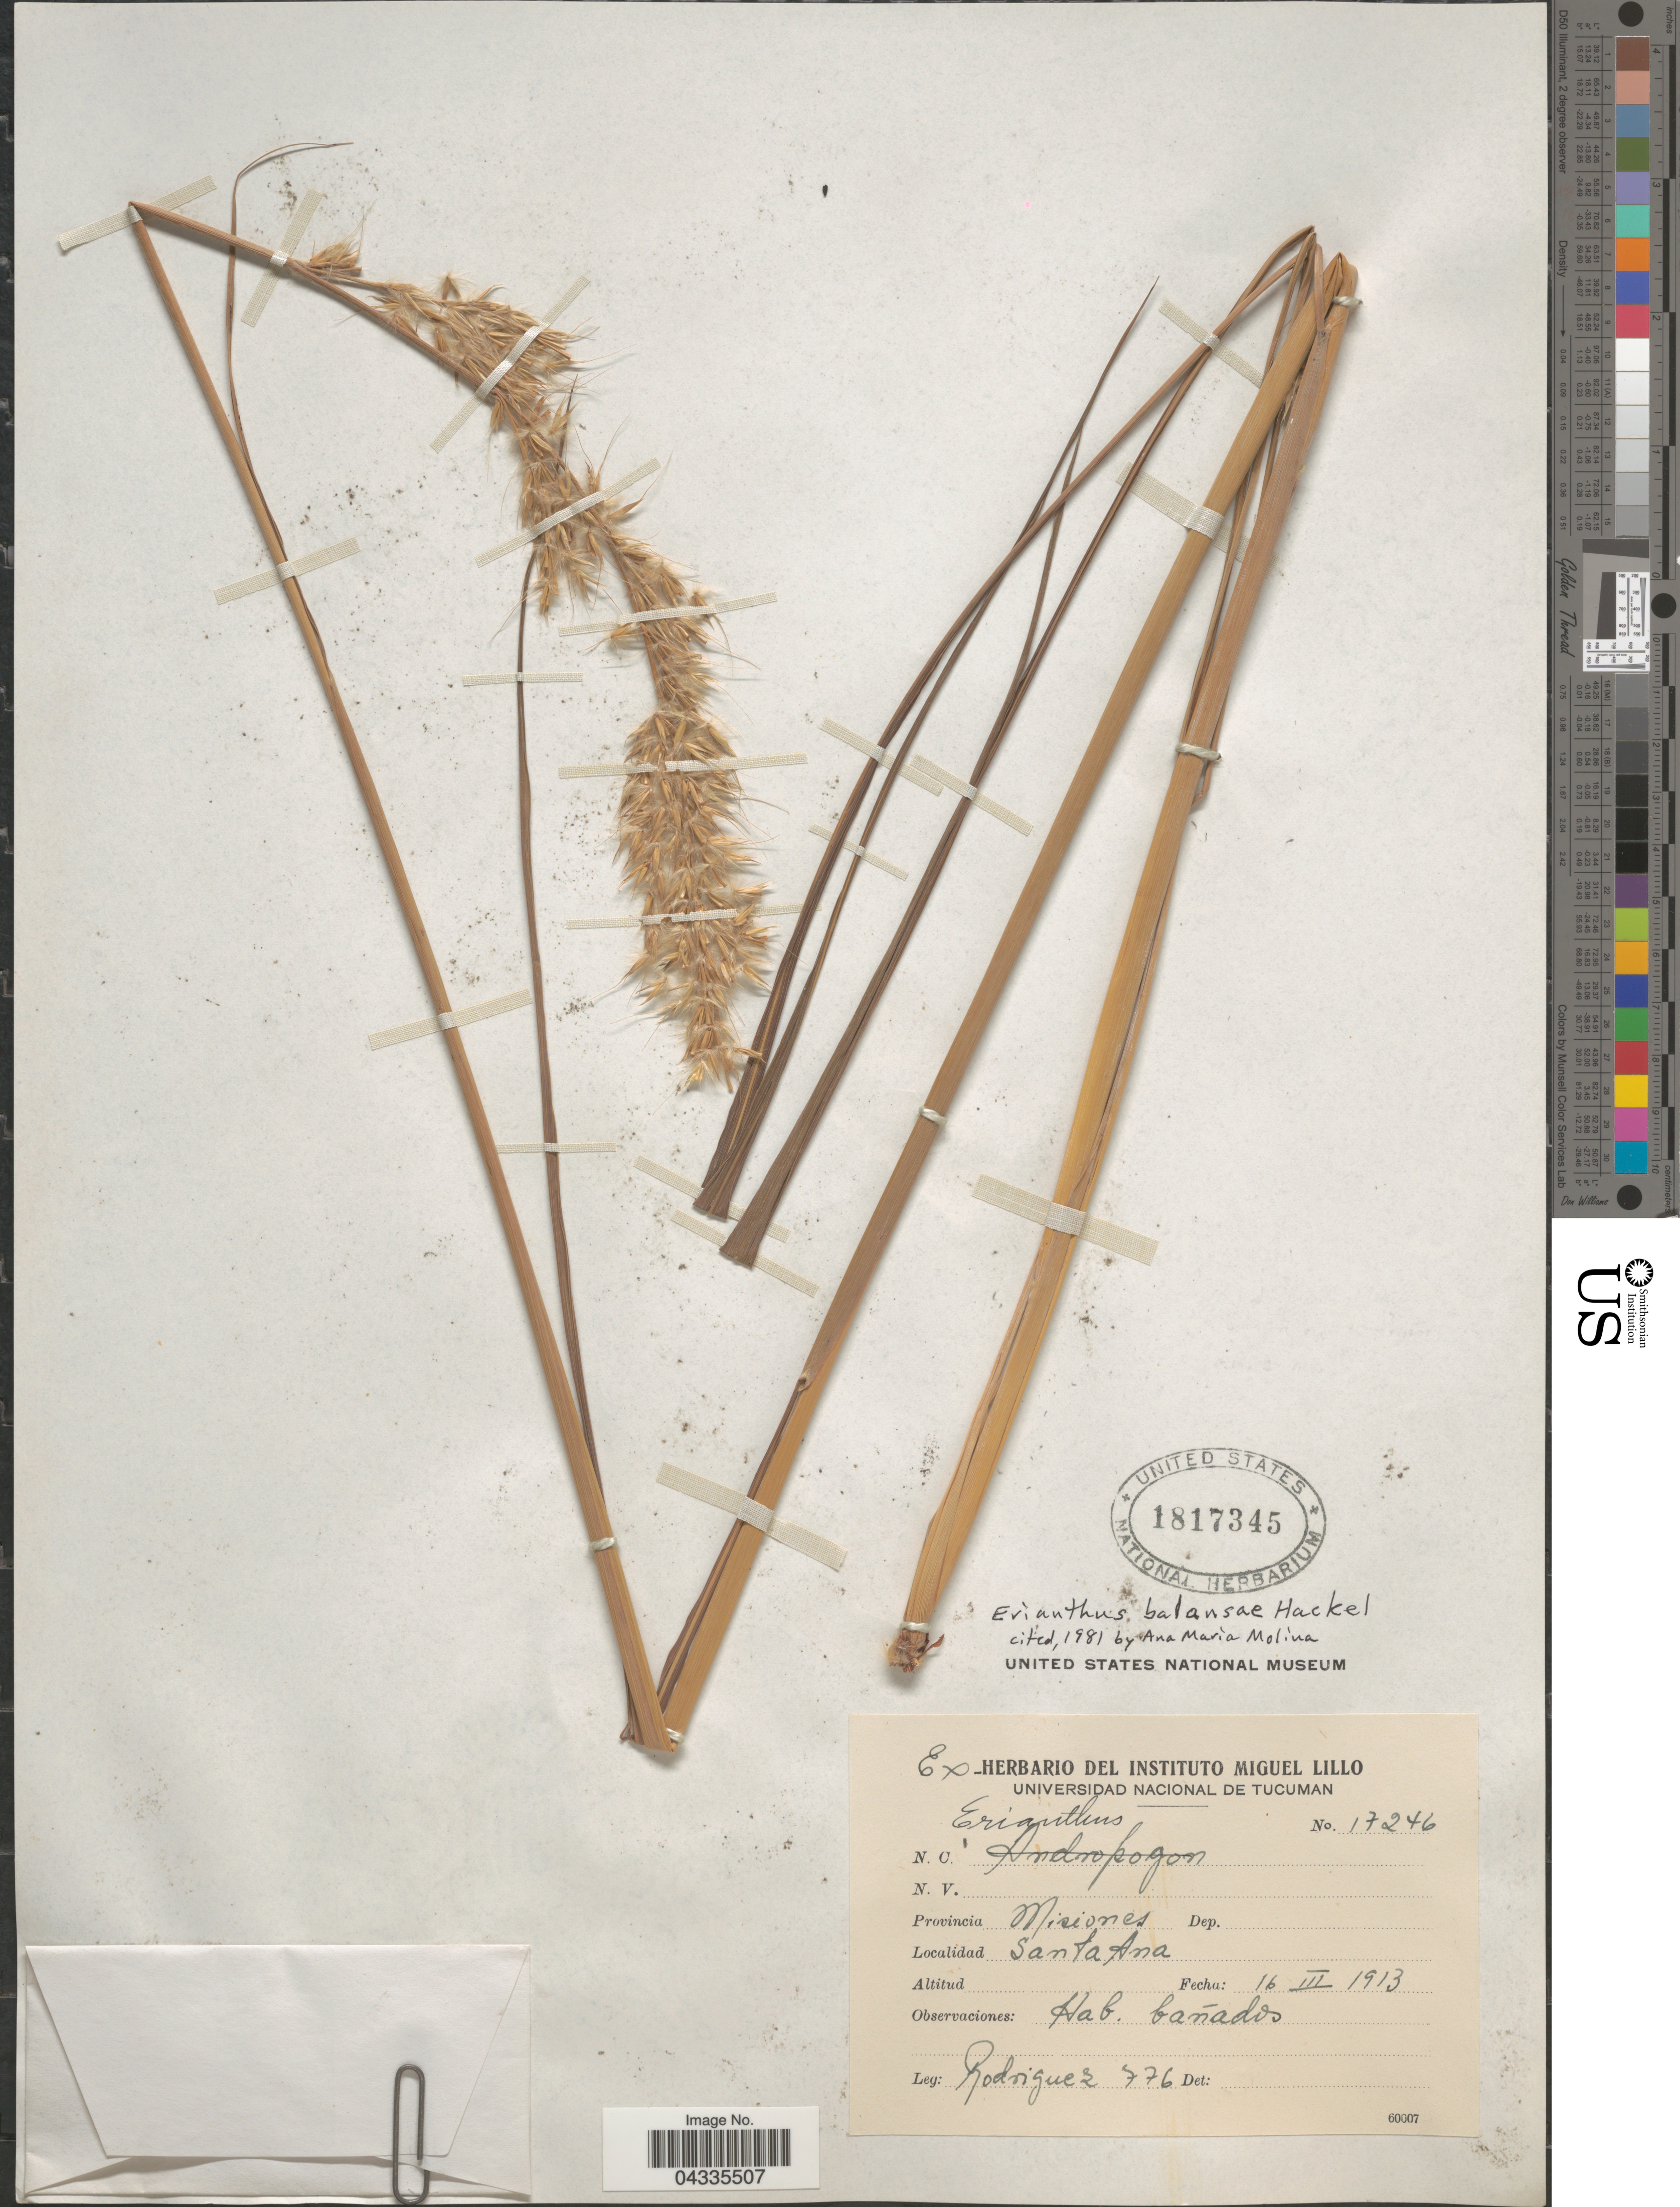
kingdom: Plantae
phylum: Tracheophyta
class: Liliopsida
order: Poales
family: Poaceae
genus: Erianthus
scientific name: Erianthus trinii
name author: Hack.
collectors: Rodriguez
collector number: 776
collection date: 1913-03-16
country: Argentina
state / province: Misiones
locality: Santa Ana.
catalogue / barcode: US 1817345